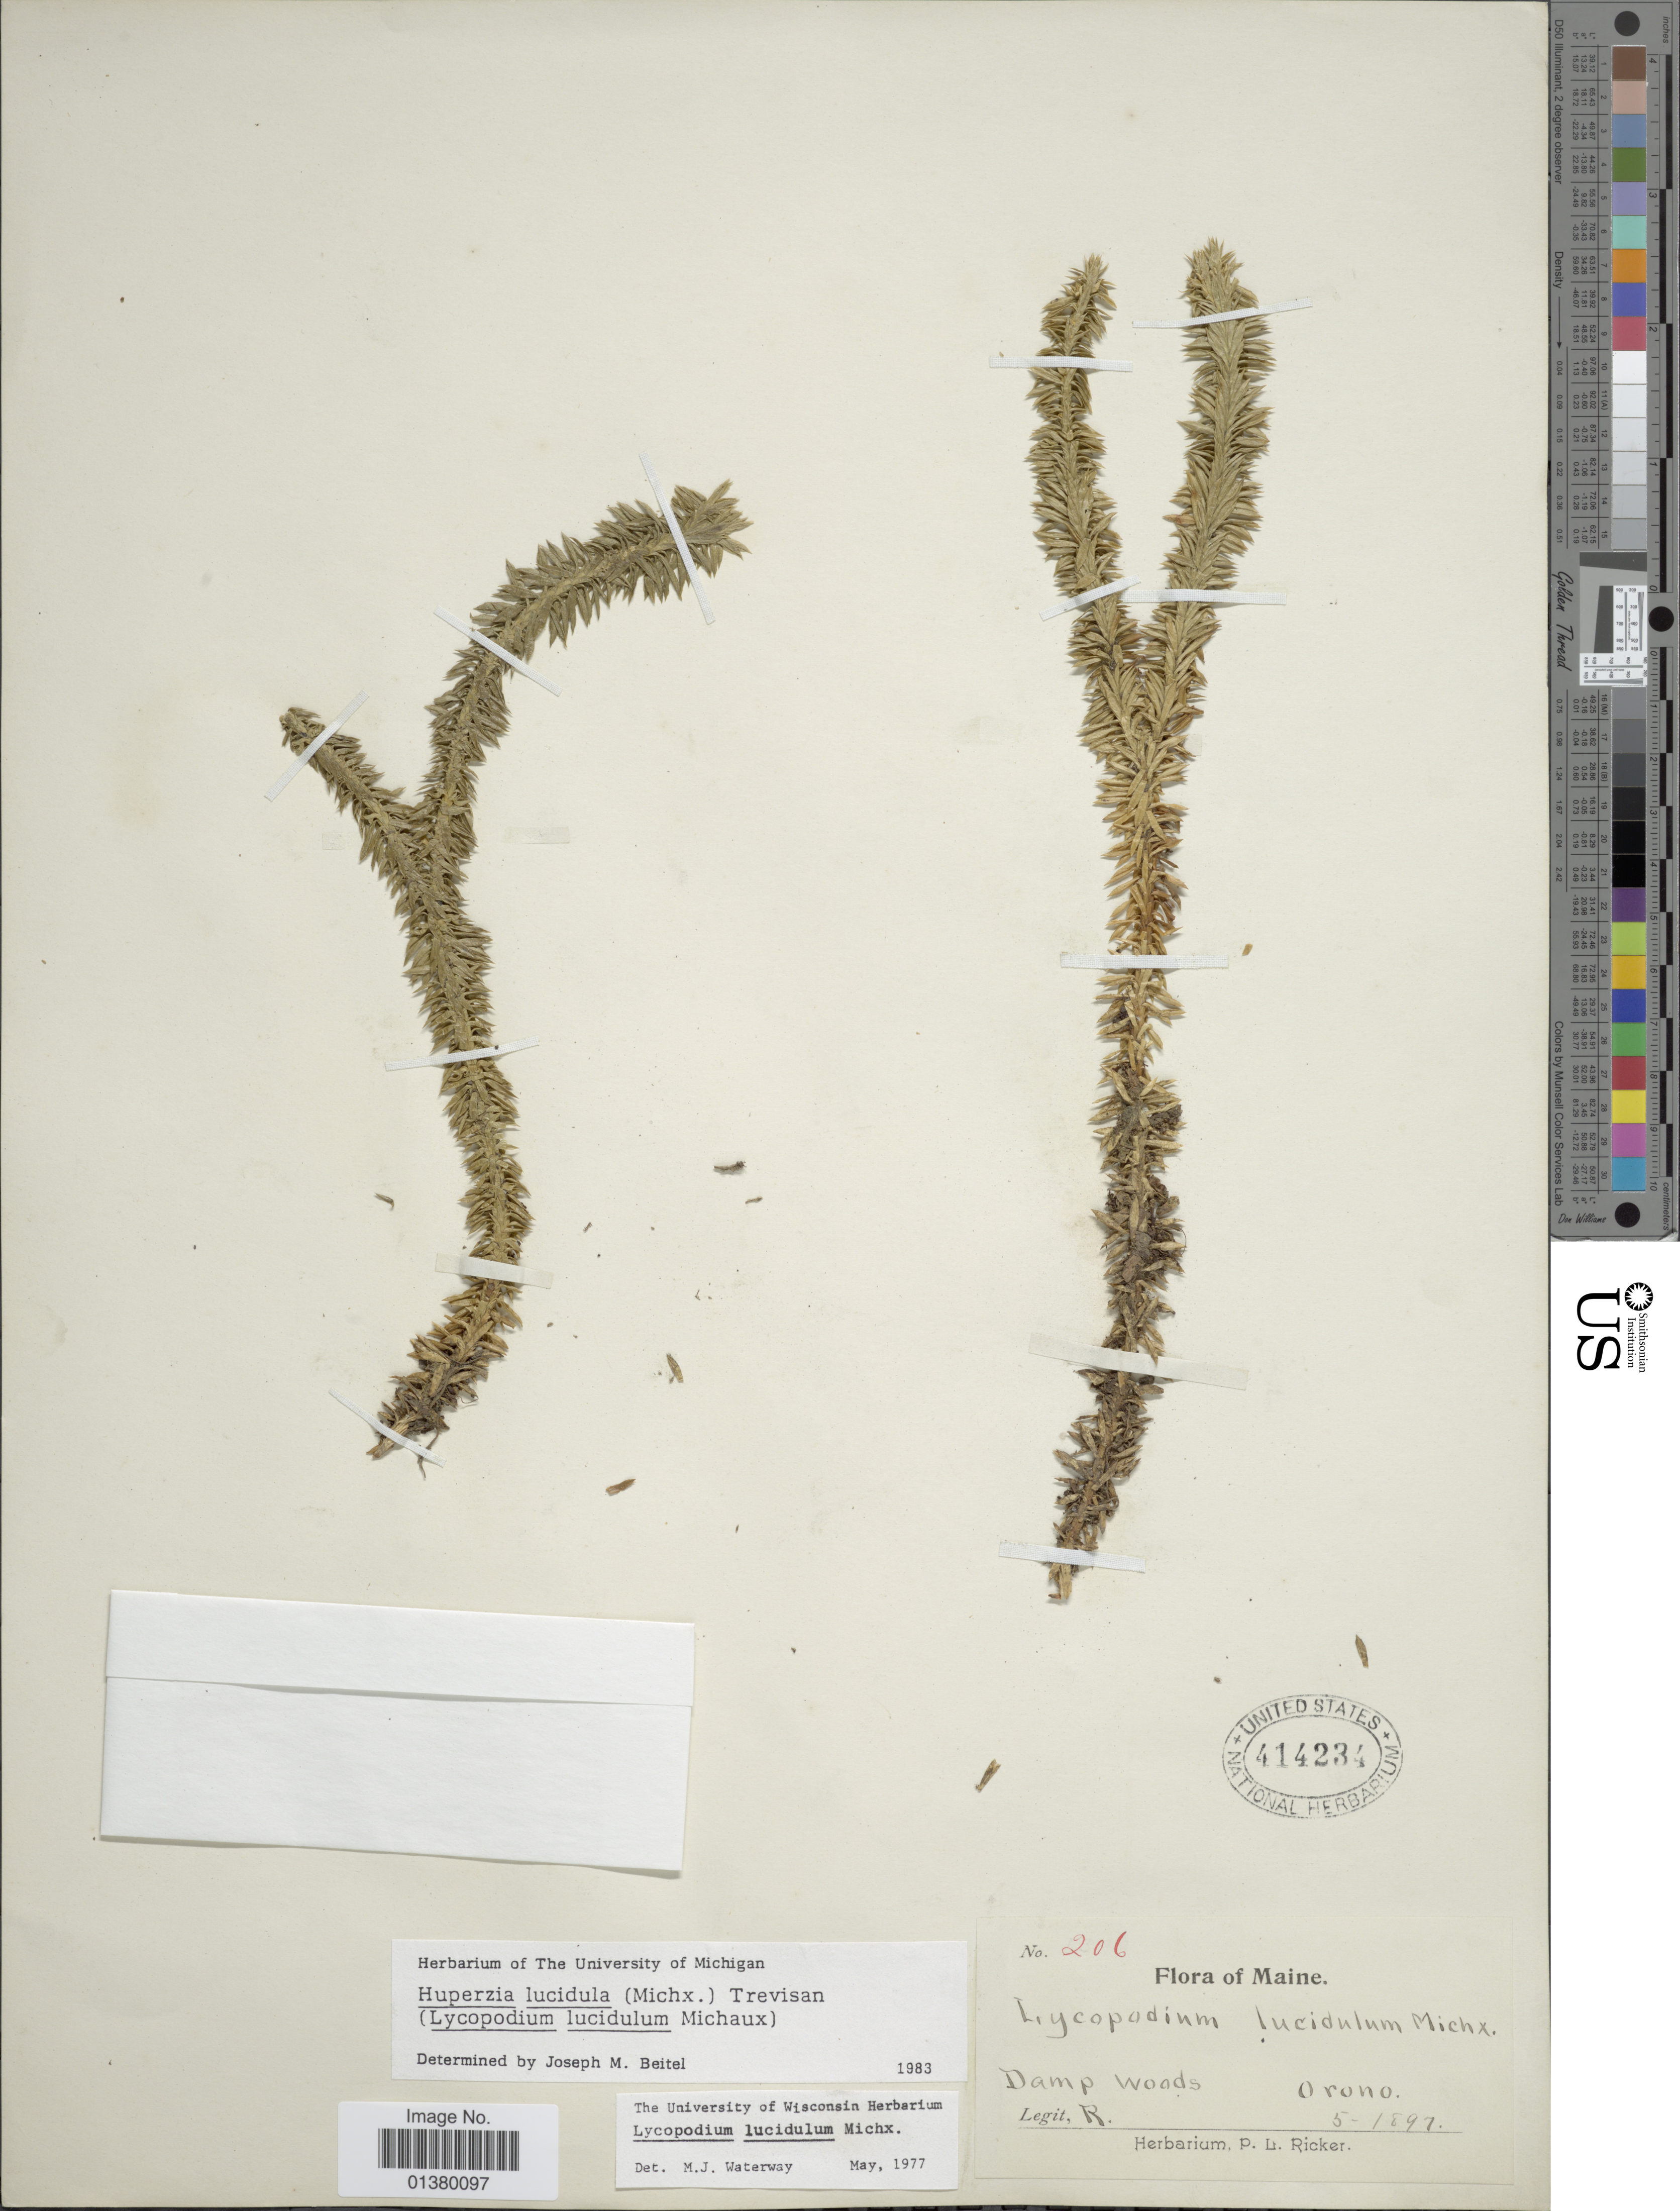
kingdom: Plantae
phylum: Tracheophyta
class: Lycopodiopsida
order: Lycopodiales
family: Lycopodiaceae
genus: Huperzia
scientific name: Huperzia lucidula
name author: (Michx.) Trevis.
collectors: P. Ricker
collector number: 206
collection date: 1897-05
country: United States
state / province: Maine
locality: Orono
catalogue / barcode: US 414234